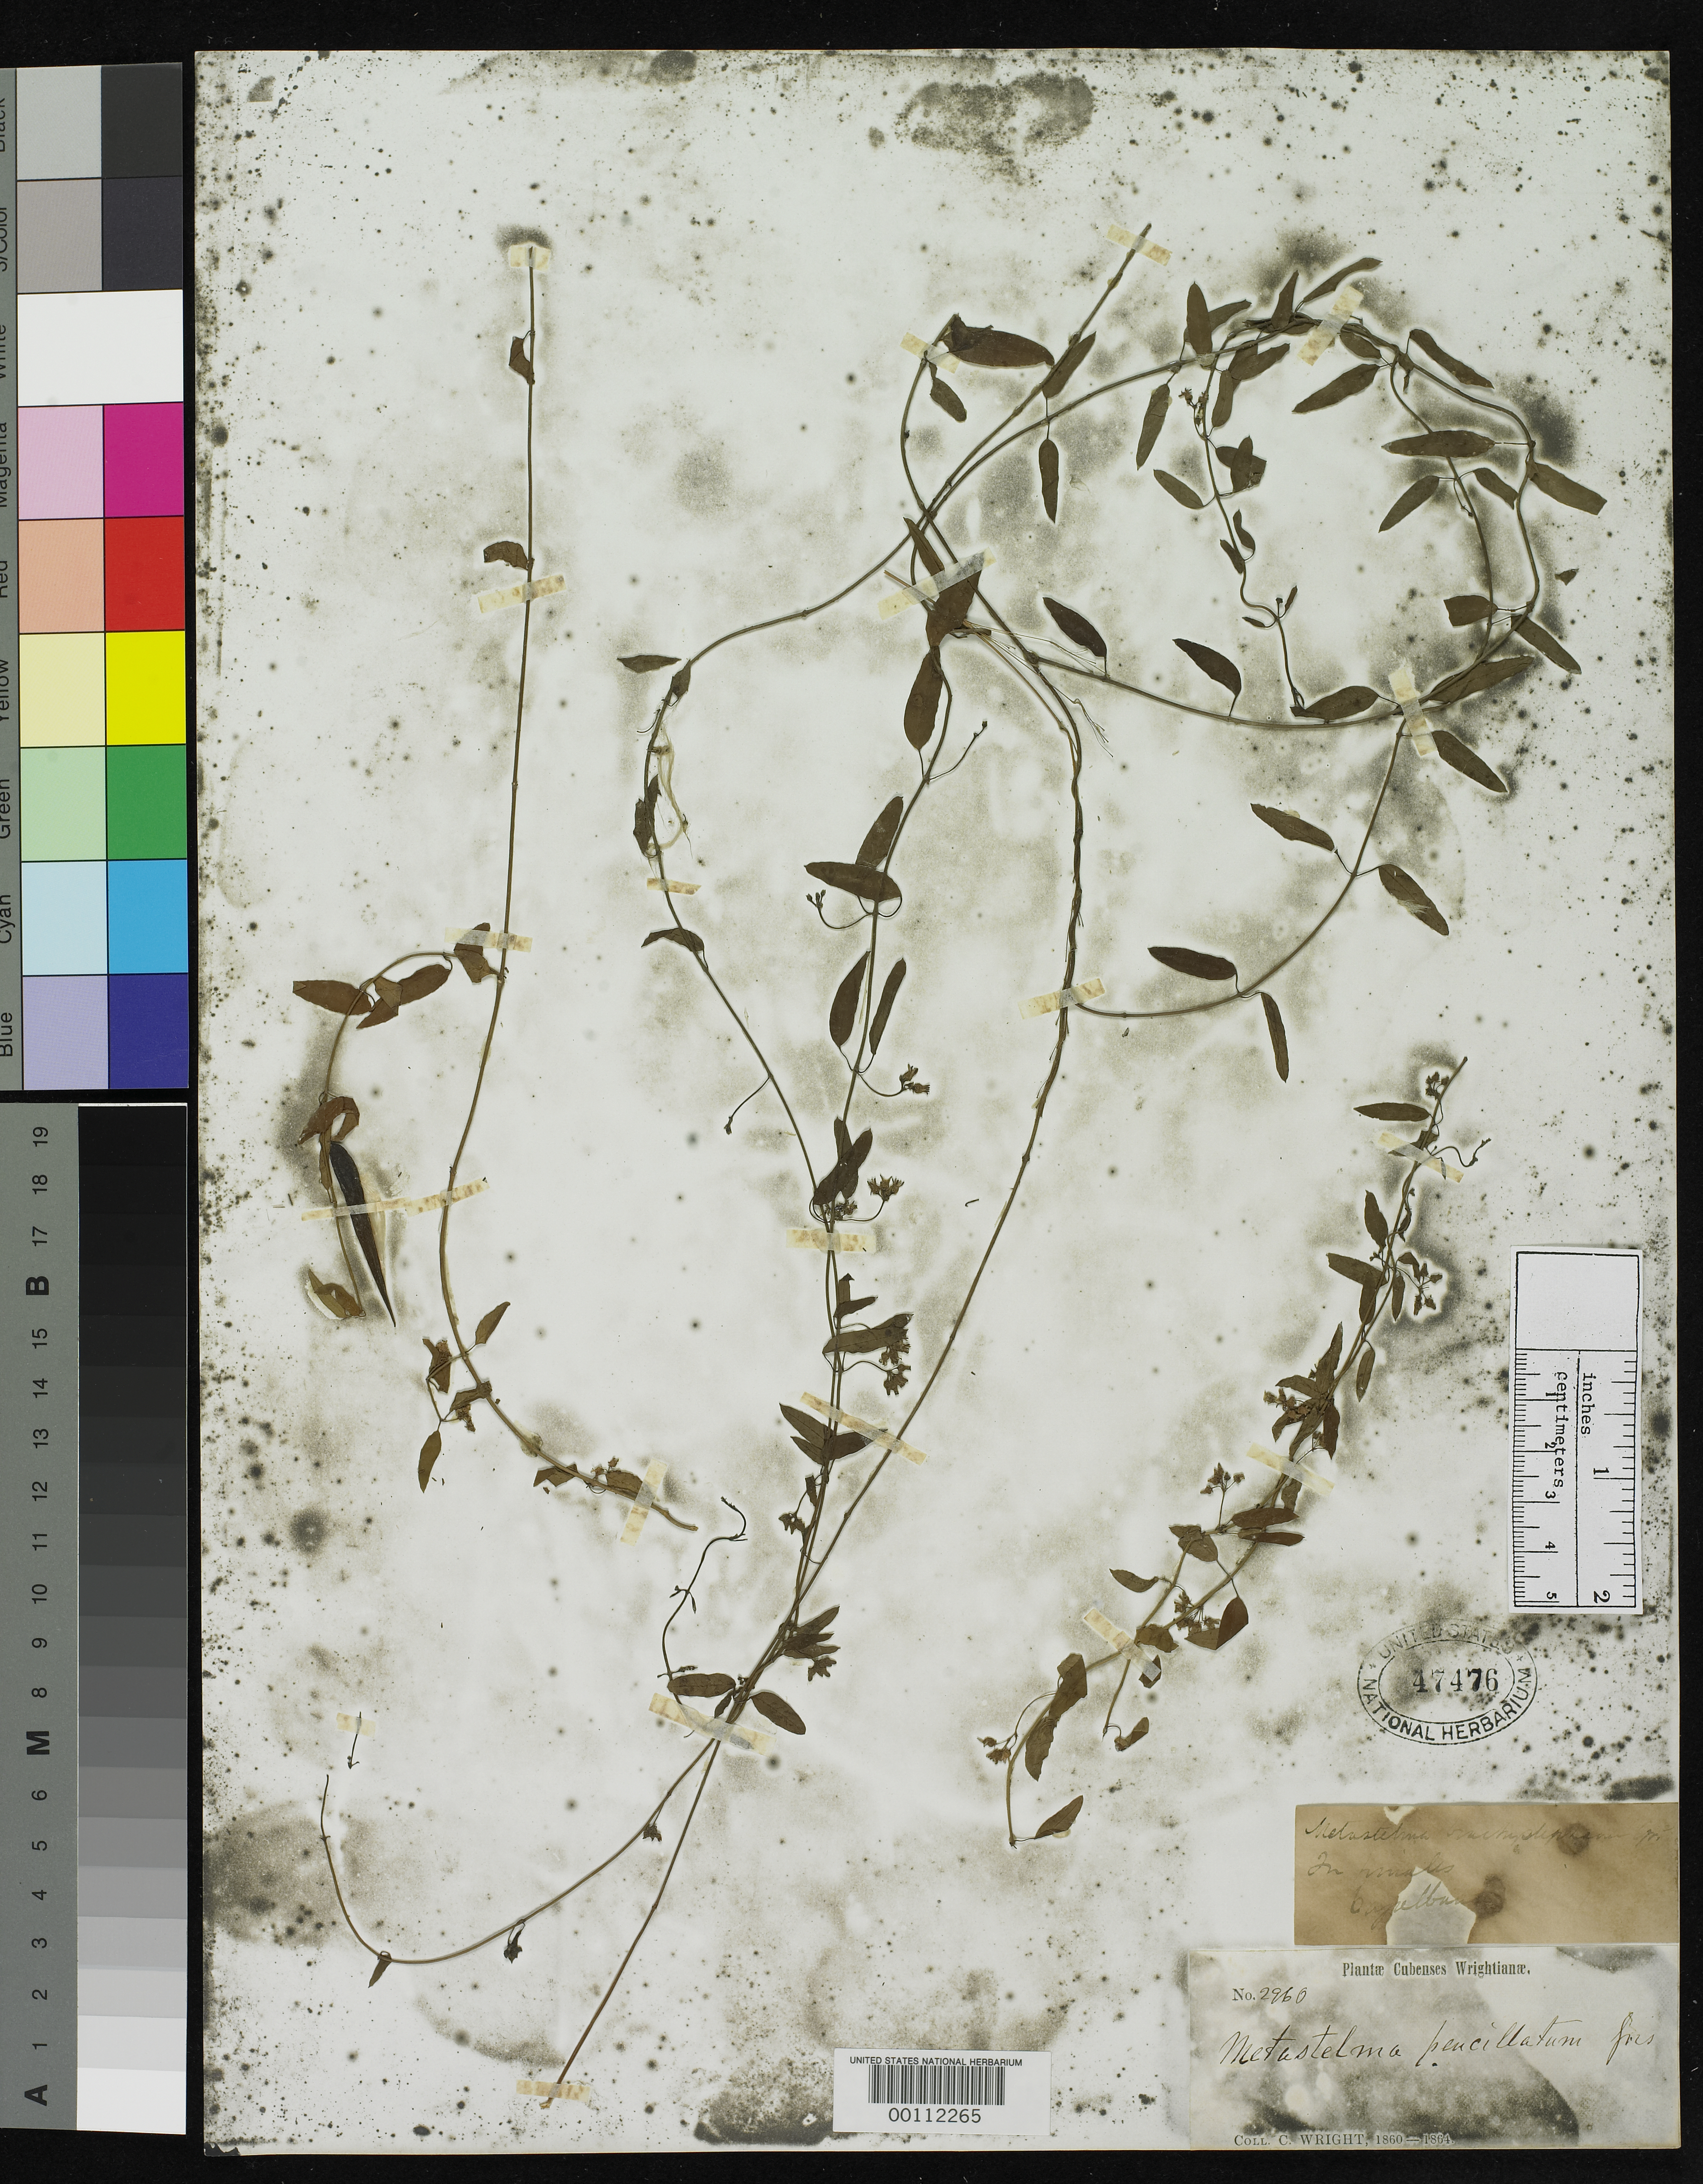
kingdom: Plantae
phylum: Tracheophyta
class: Magnoliopsida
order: Gentianales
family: Apocynaceae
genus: Metastelma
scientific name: Metastelma penicillatum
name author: Griseb.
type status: Isotype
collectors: C. Wright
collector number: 2960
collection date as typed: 1860 to -- --- 1864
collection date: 1860/1864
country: Cuba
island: Greater Antilles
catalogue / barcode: US 47476